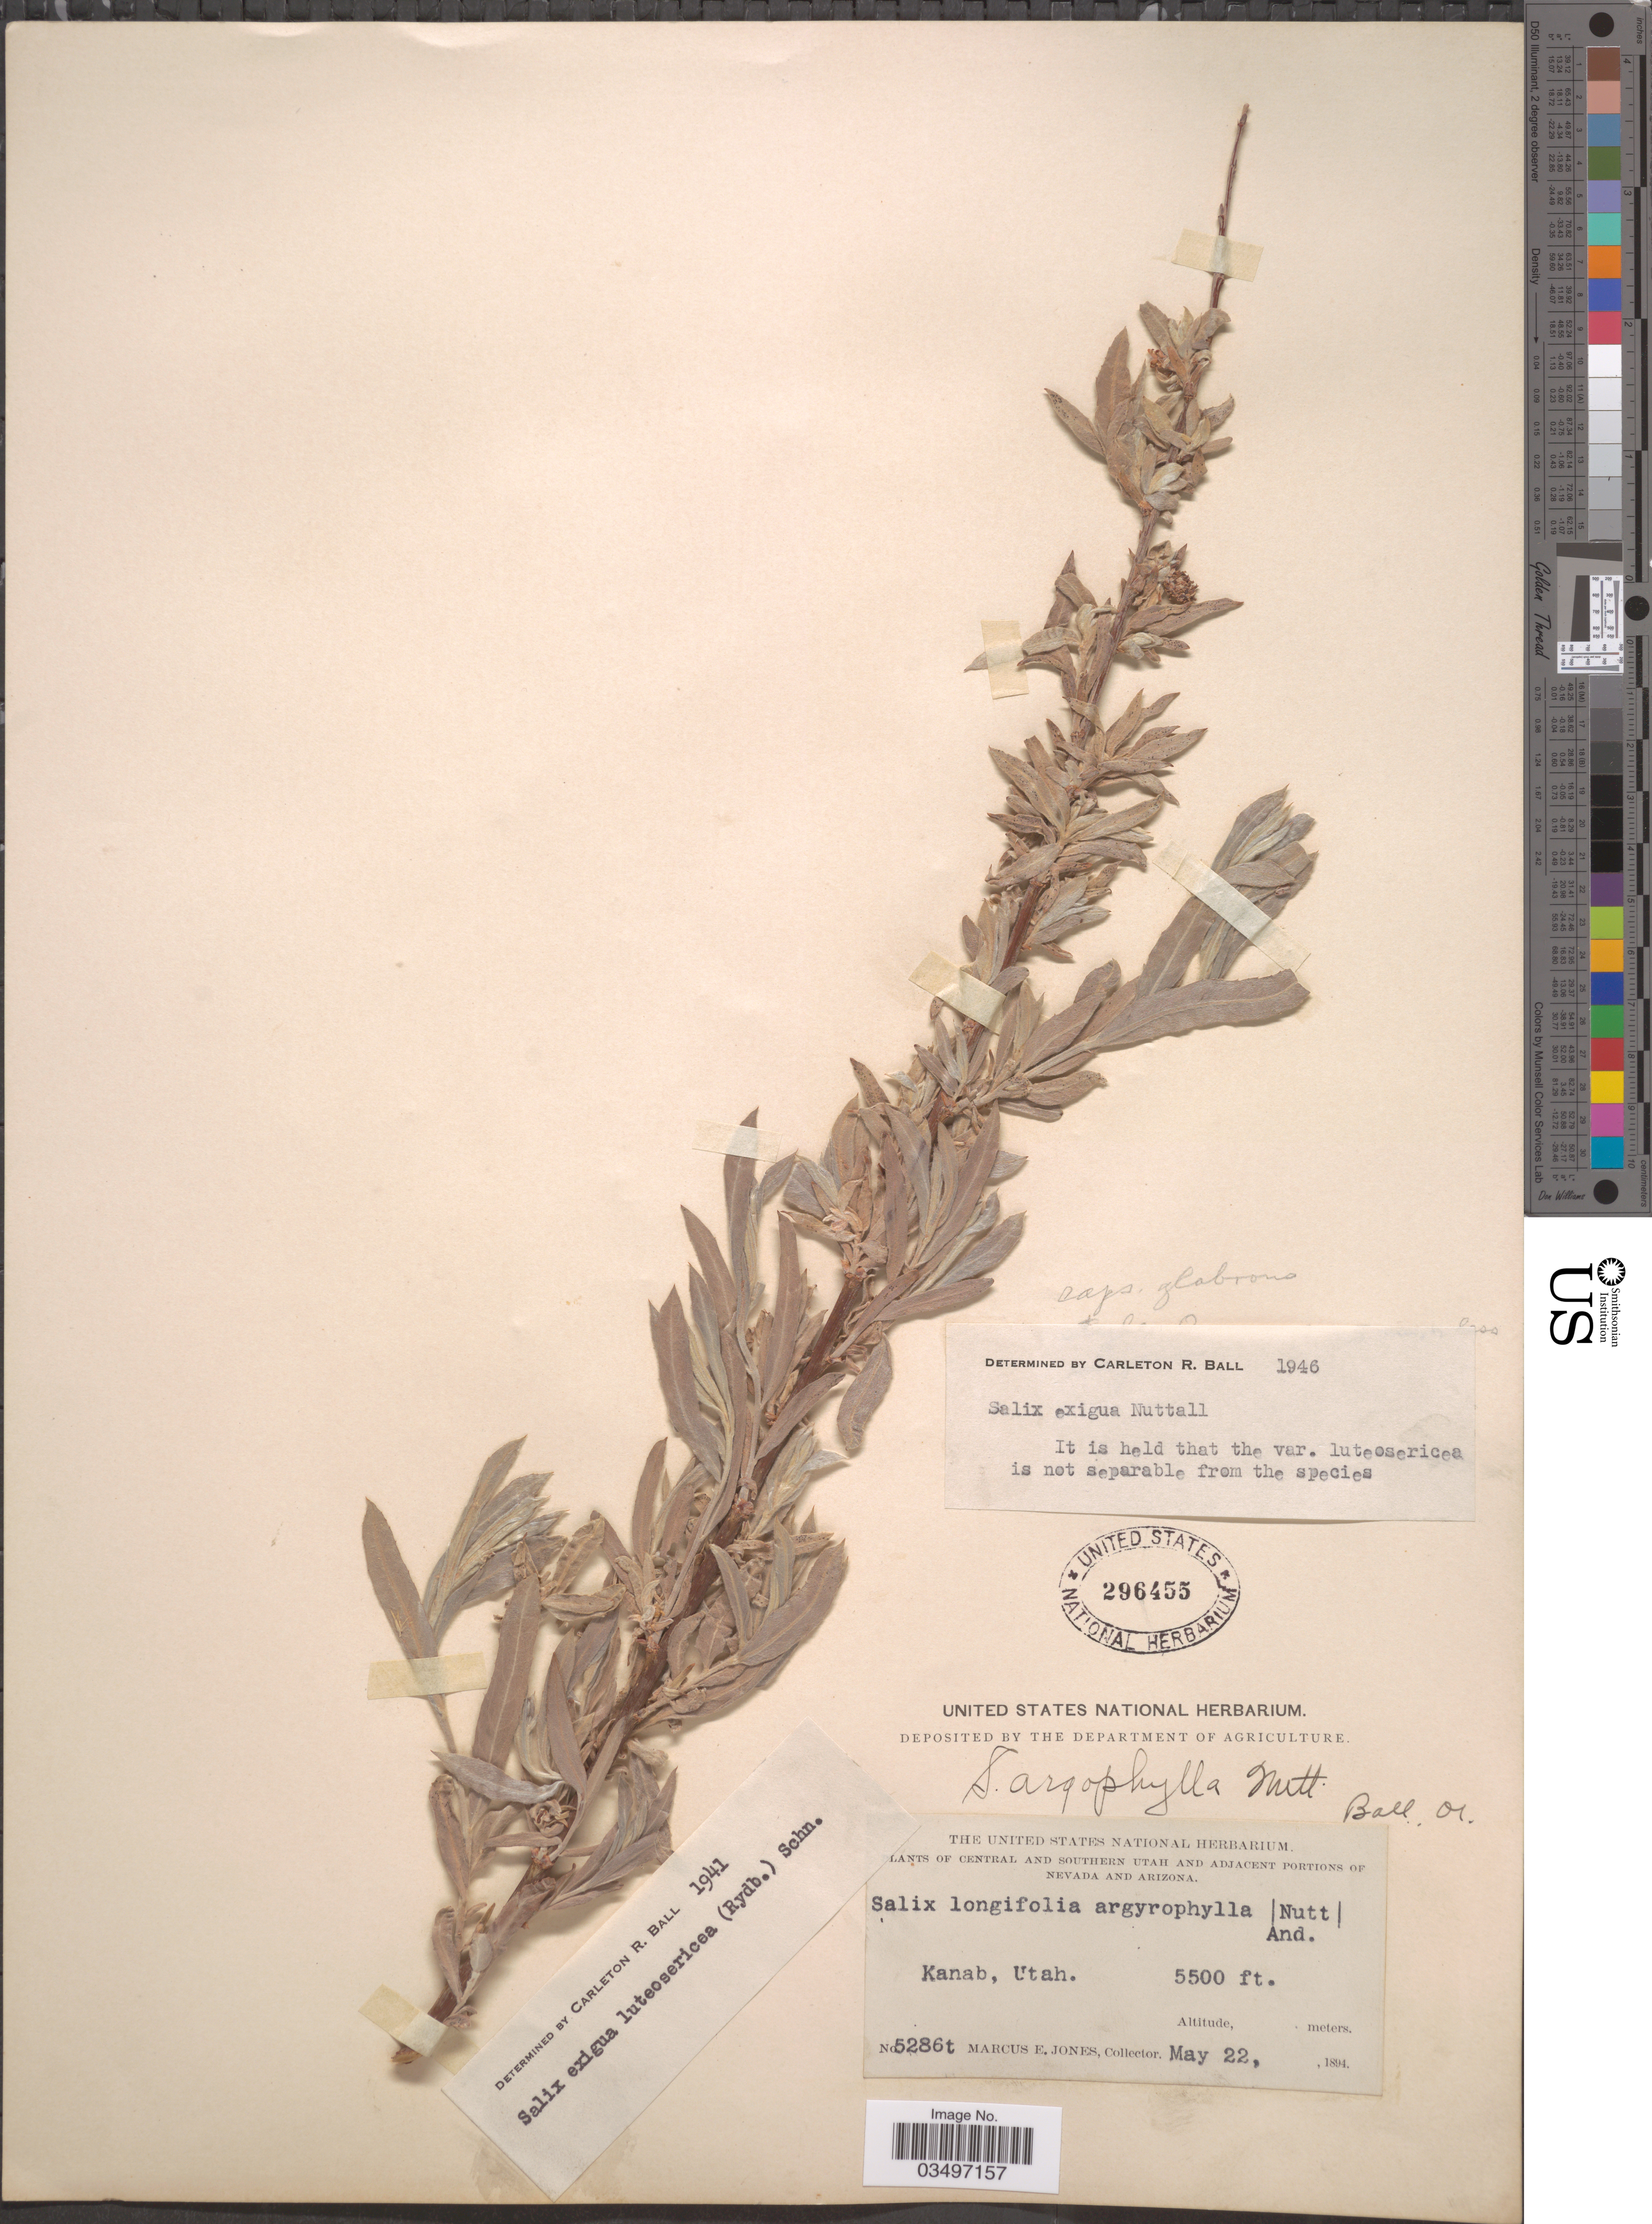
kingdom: Plantae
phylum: Tracheophyta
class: Magnoliopsida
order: Malpighiales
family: Salicaceae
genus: Salix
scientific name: Salix exigua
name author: Nutt.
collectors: M. E. Jones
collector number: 5286t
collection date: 1894-05-22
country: United States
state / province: Utah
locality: Central and Southern Utah, Kanab.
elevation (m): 1676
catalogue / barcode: US 296455